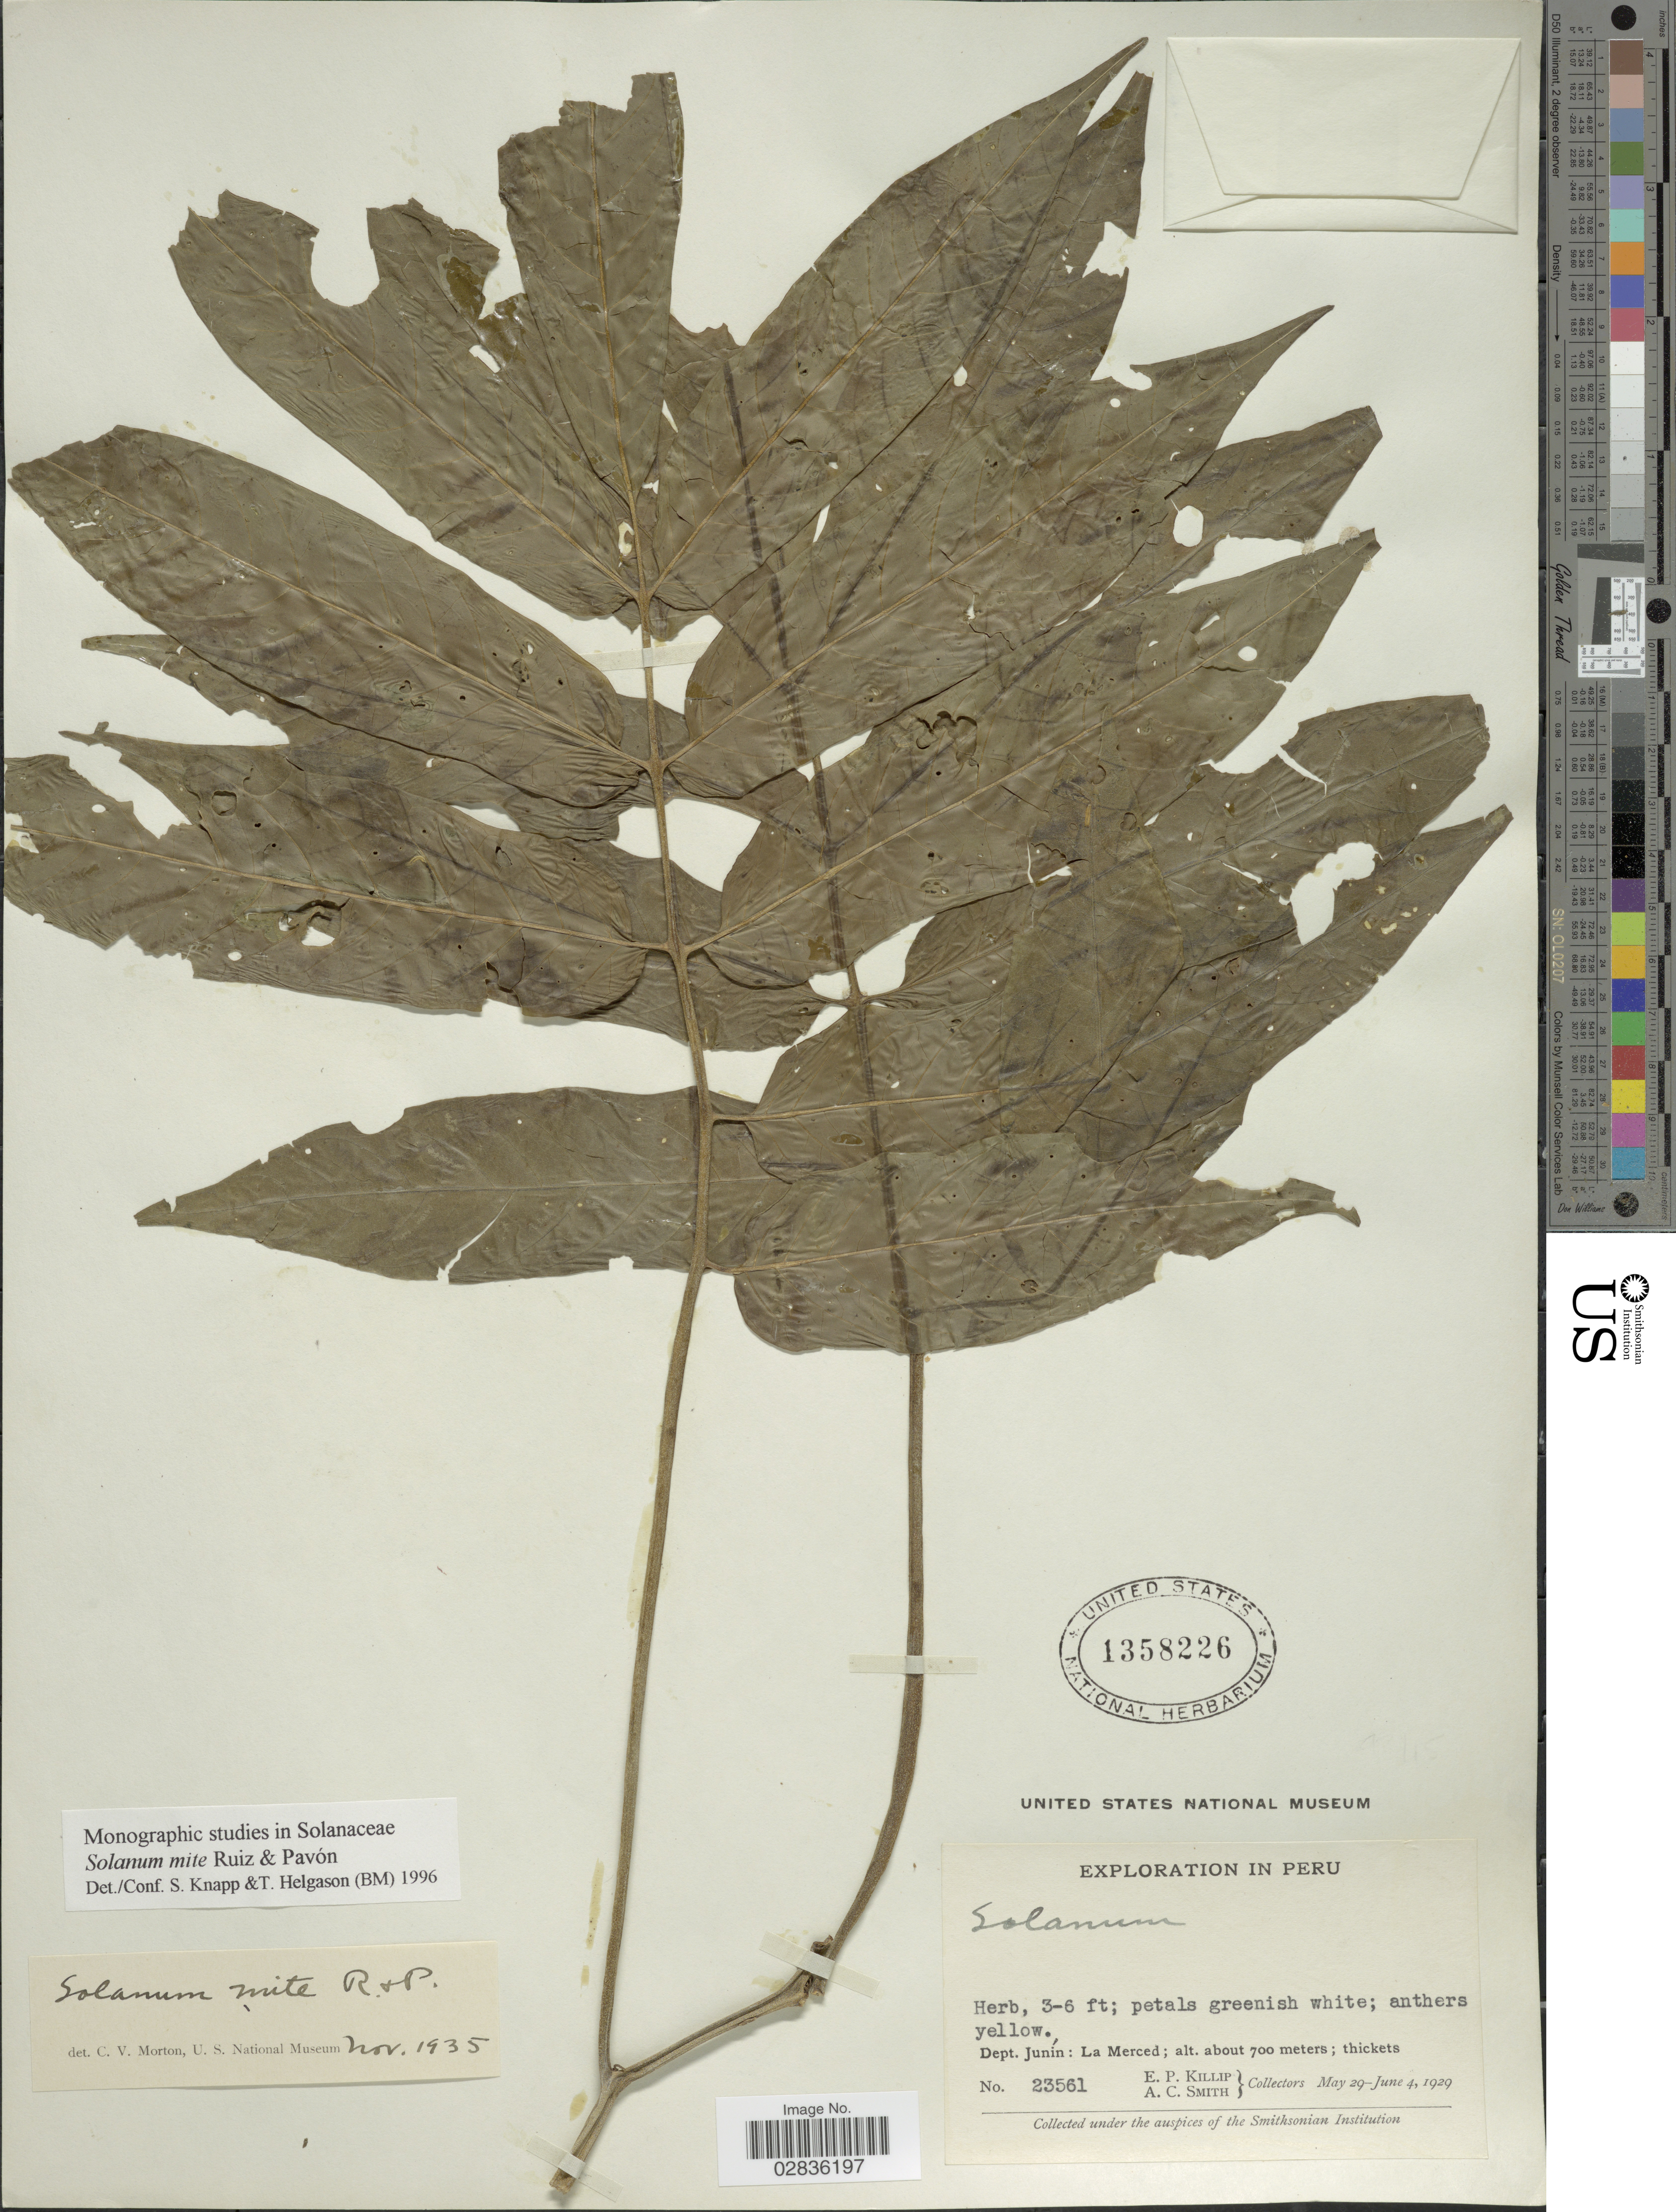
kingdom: Plantae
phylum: Tracheophyta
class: Magnoliopsida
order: Solanales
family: Solanaceae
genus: Solanum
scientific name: Solanum mite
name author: Ruiz & Pav.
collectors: E. P. Killip & A. C. Smith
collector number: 23561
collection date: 1929-05-29/1929-06-04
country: Peru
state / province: Junín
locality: Dept. Junín: La Merced.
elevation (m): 700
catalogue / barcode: US 1358226